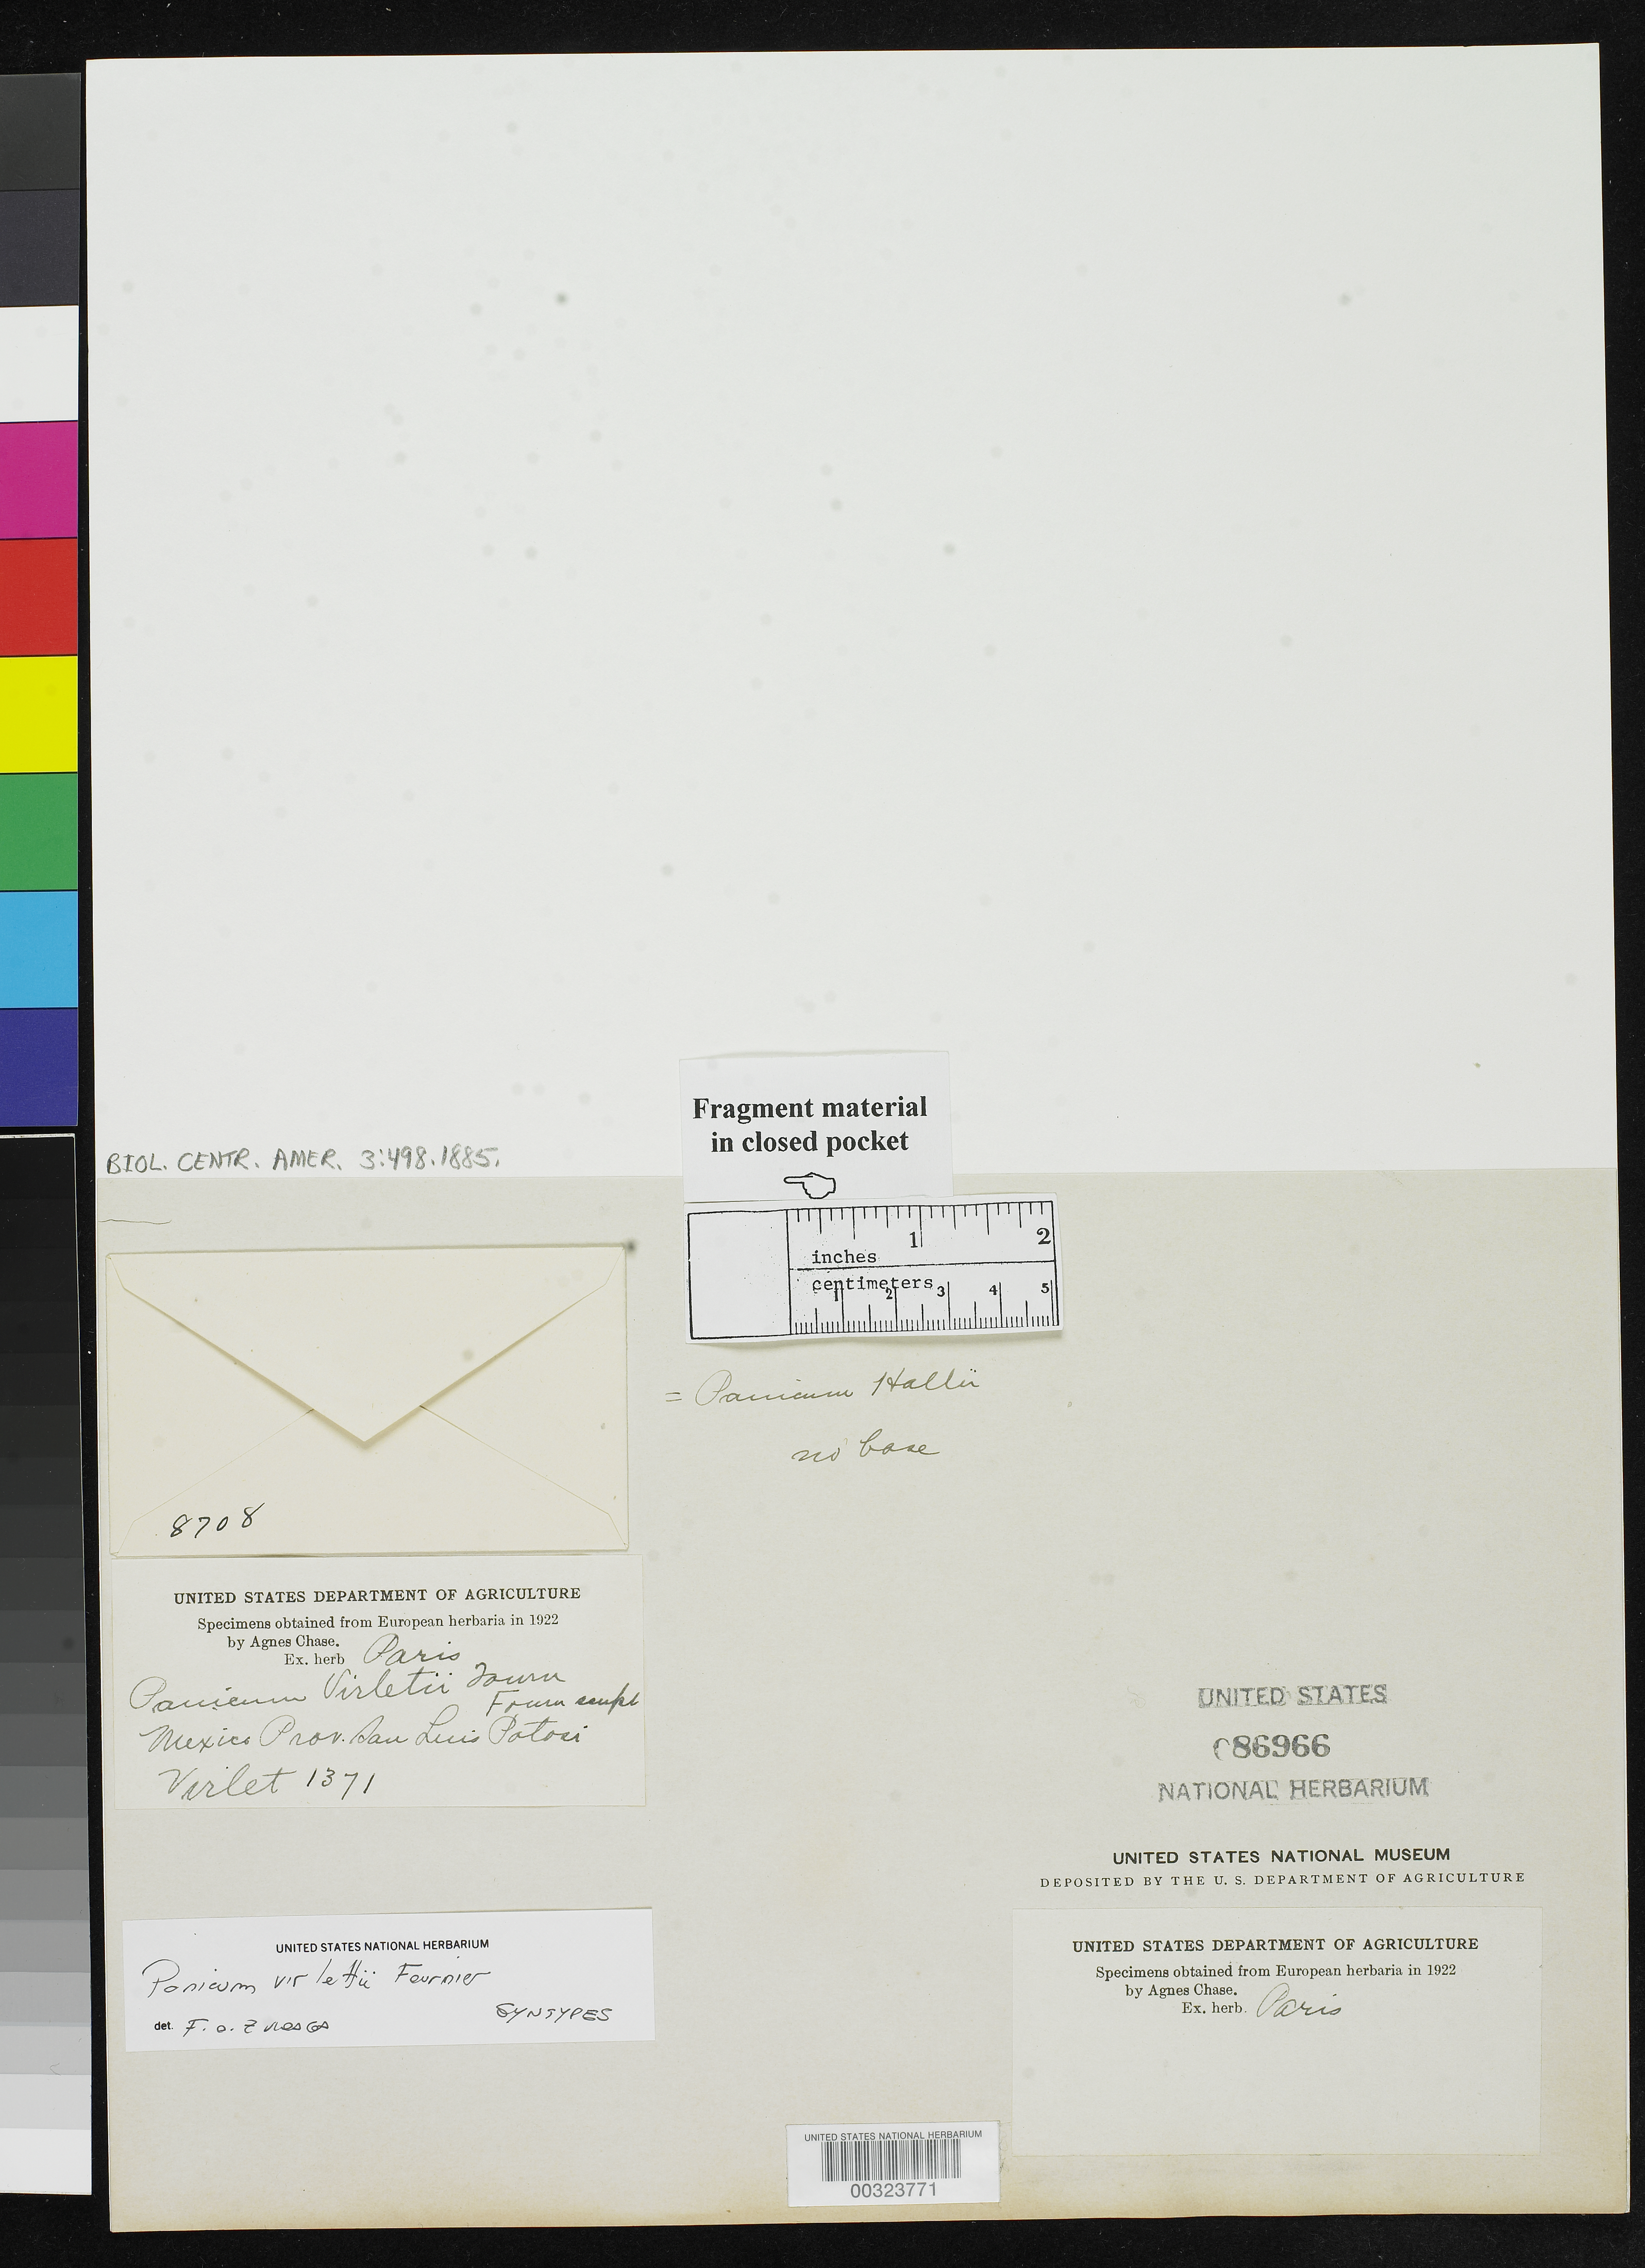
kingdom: Plantae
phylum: Tracheophyta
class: Liliopsida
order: Poales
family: Poaceae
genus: Panicum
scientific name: Panicum virletii E. Fourn. ex Hemsl., nom. nud.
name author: E. Fourn. ex Hemsl.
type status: Isosyntype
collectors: M. Virlet d'Aoust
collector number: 1371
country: Mexico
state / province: San Luis Potosi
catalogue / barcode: US 86966